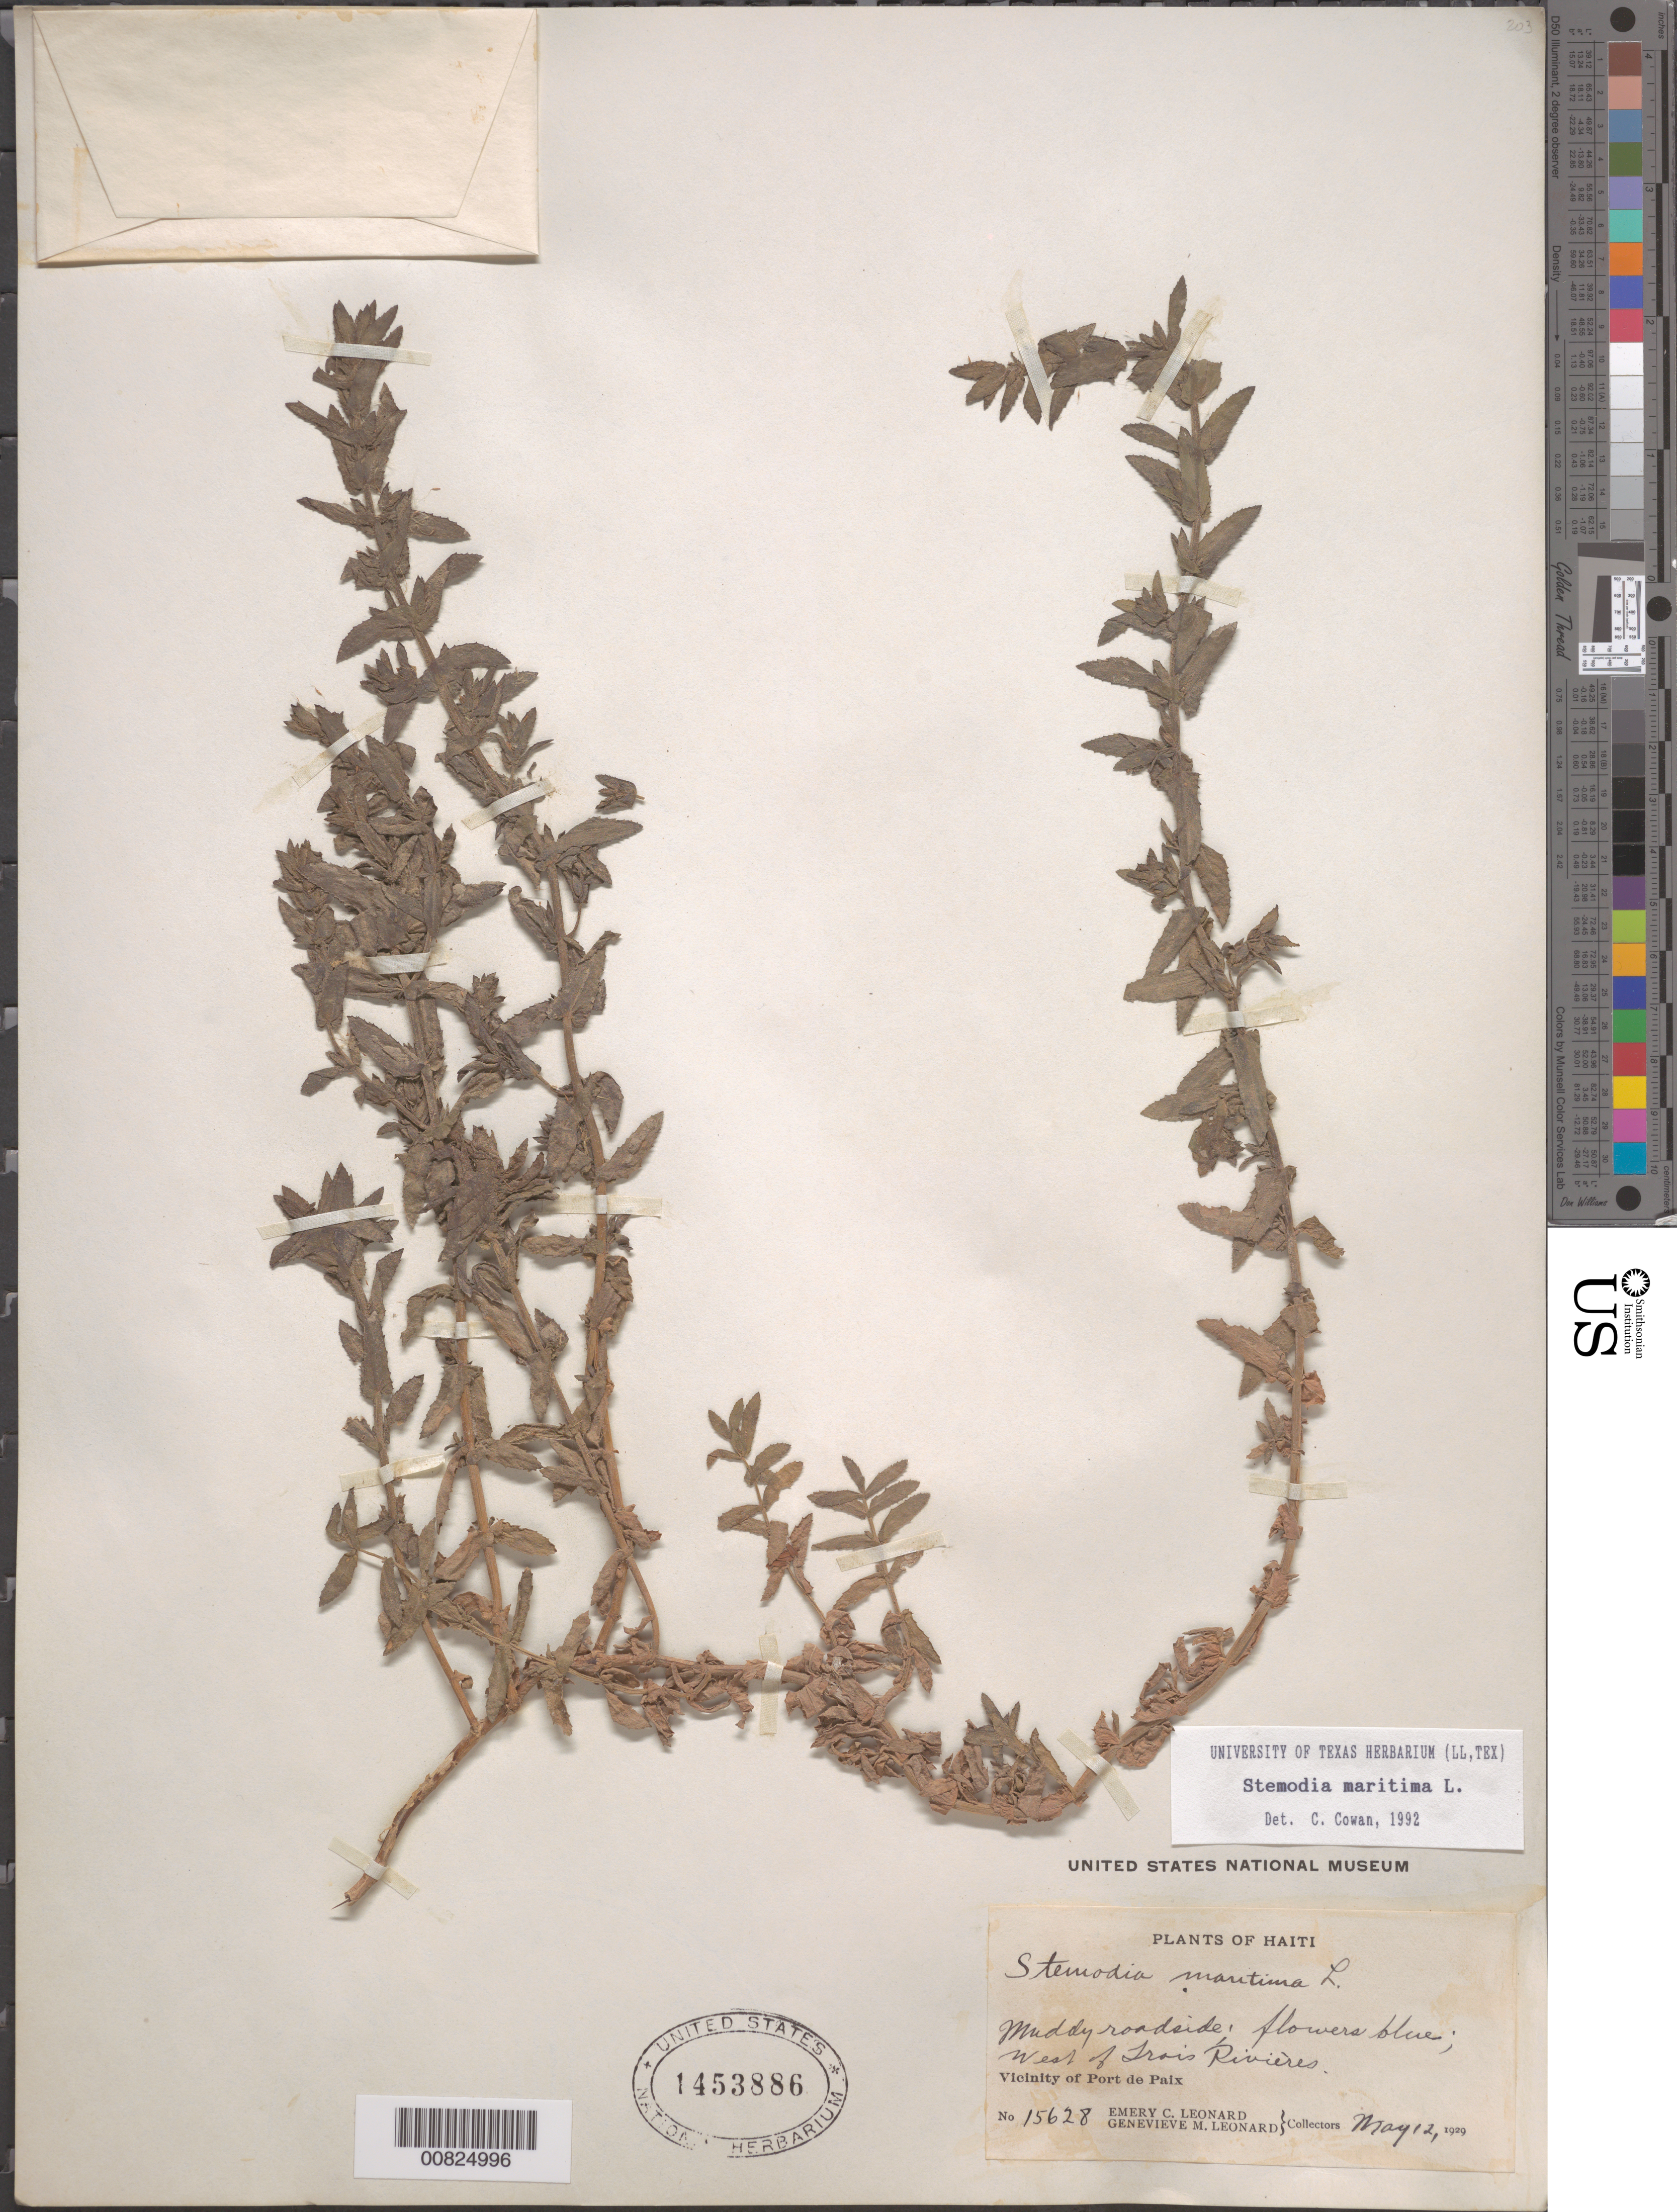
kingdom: Plantae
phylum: Tracheophyta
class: Magnoliopsida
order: Lamiales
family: Plantaginaceae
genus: Stemodia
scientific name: Stemodia maritima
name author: L.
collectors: E. C. Leonard & G. M. Leonard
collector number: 15628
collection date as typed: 12 May 1929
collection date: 1929-05-12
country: Haiti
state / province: Nord-Ouest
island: Hispaniola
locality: Vicinity of Port de Paix, W of Trois Rivières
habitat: Muddy roadside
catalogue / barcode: US 1453886